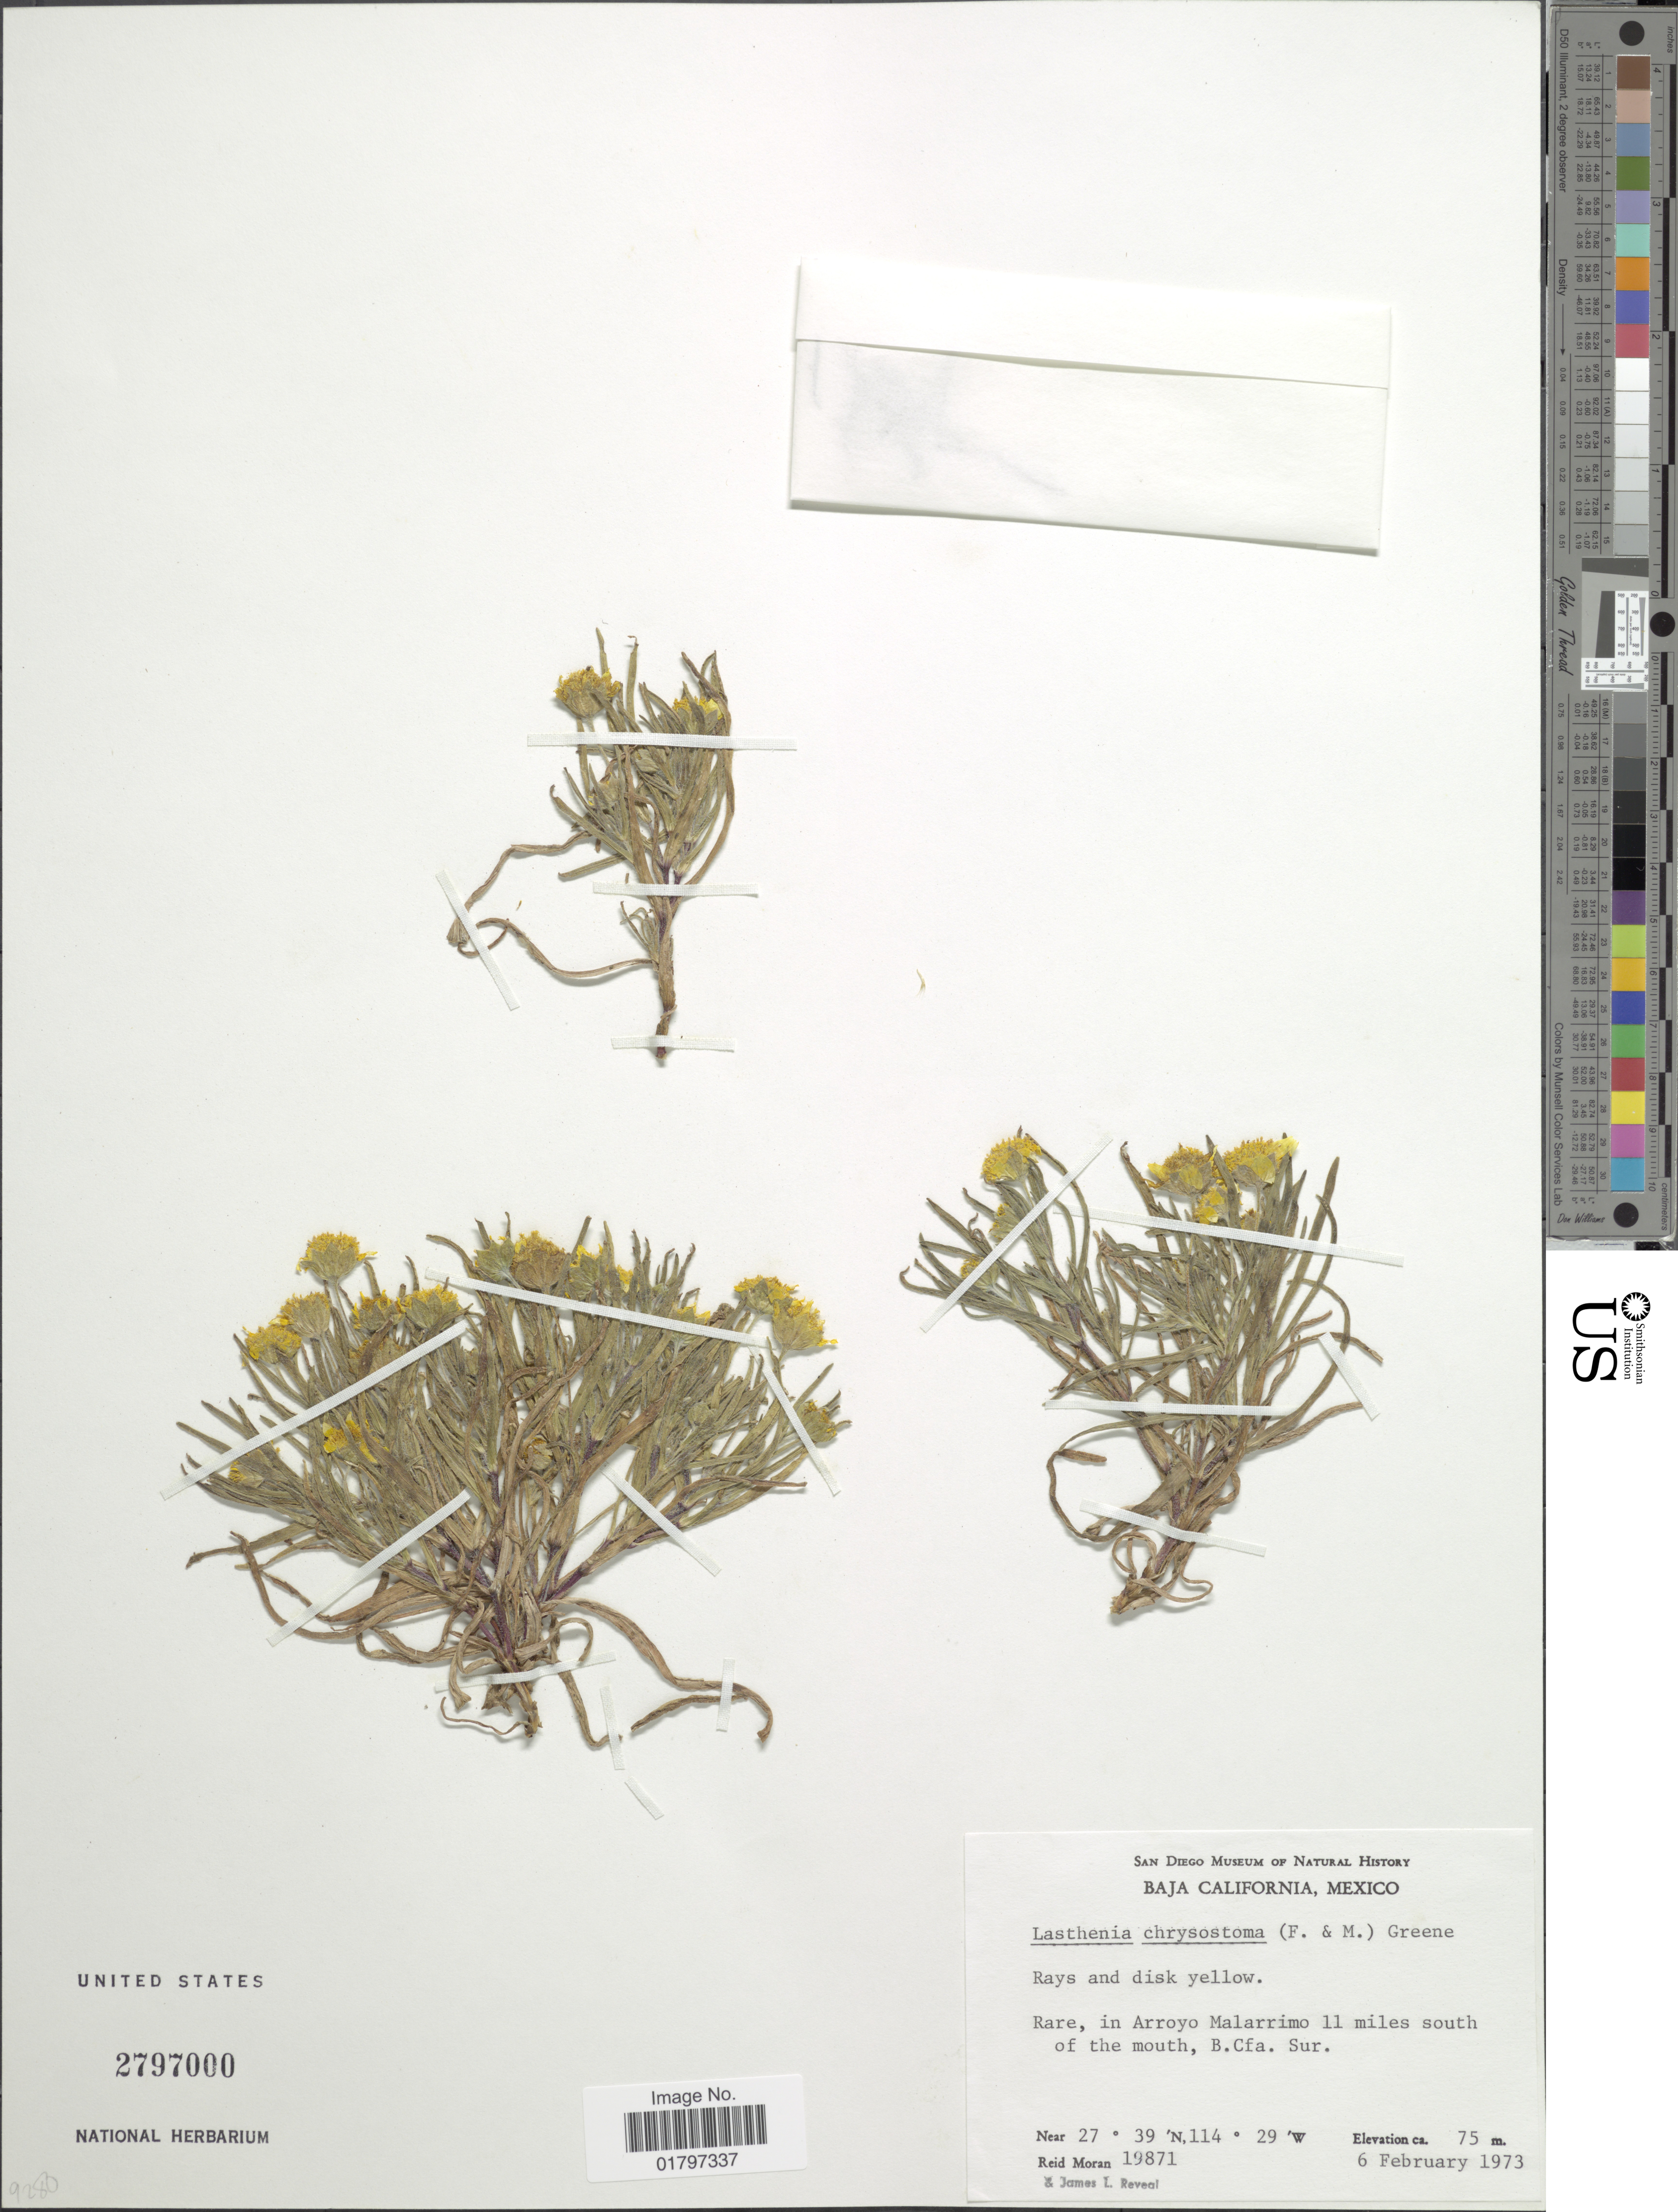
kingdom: Plantae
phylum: Tracheophyta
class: Magnoliopsida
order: Asterales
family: Asteraceae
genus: Lasthenia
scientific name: Lasthenia chrysostoma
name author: (Fisch. & C.A. Mey.) Greene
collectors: R. V. Moran & J. L. Reveal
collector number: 19871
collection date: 1973-02-06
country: Mexico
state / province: Baja California Sur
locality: Rare, in Arroyo Malarrimo 11 miles south of the mouth, B. Cfa. Sur.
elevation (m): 75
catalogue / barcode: US 2797000